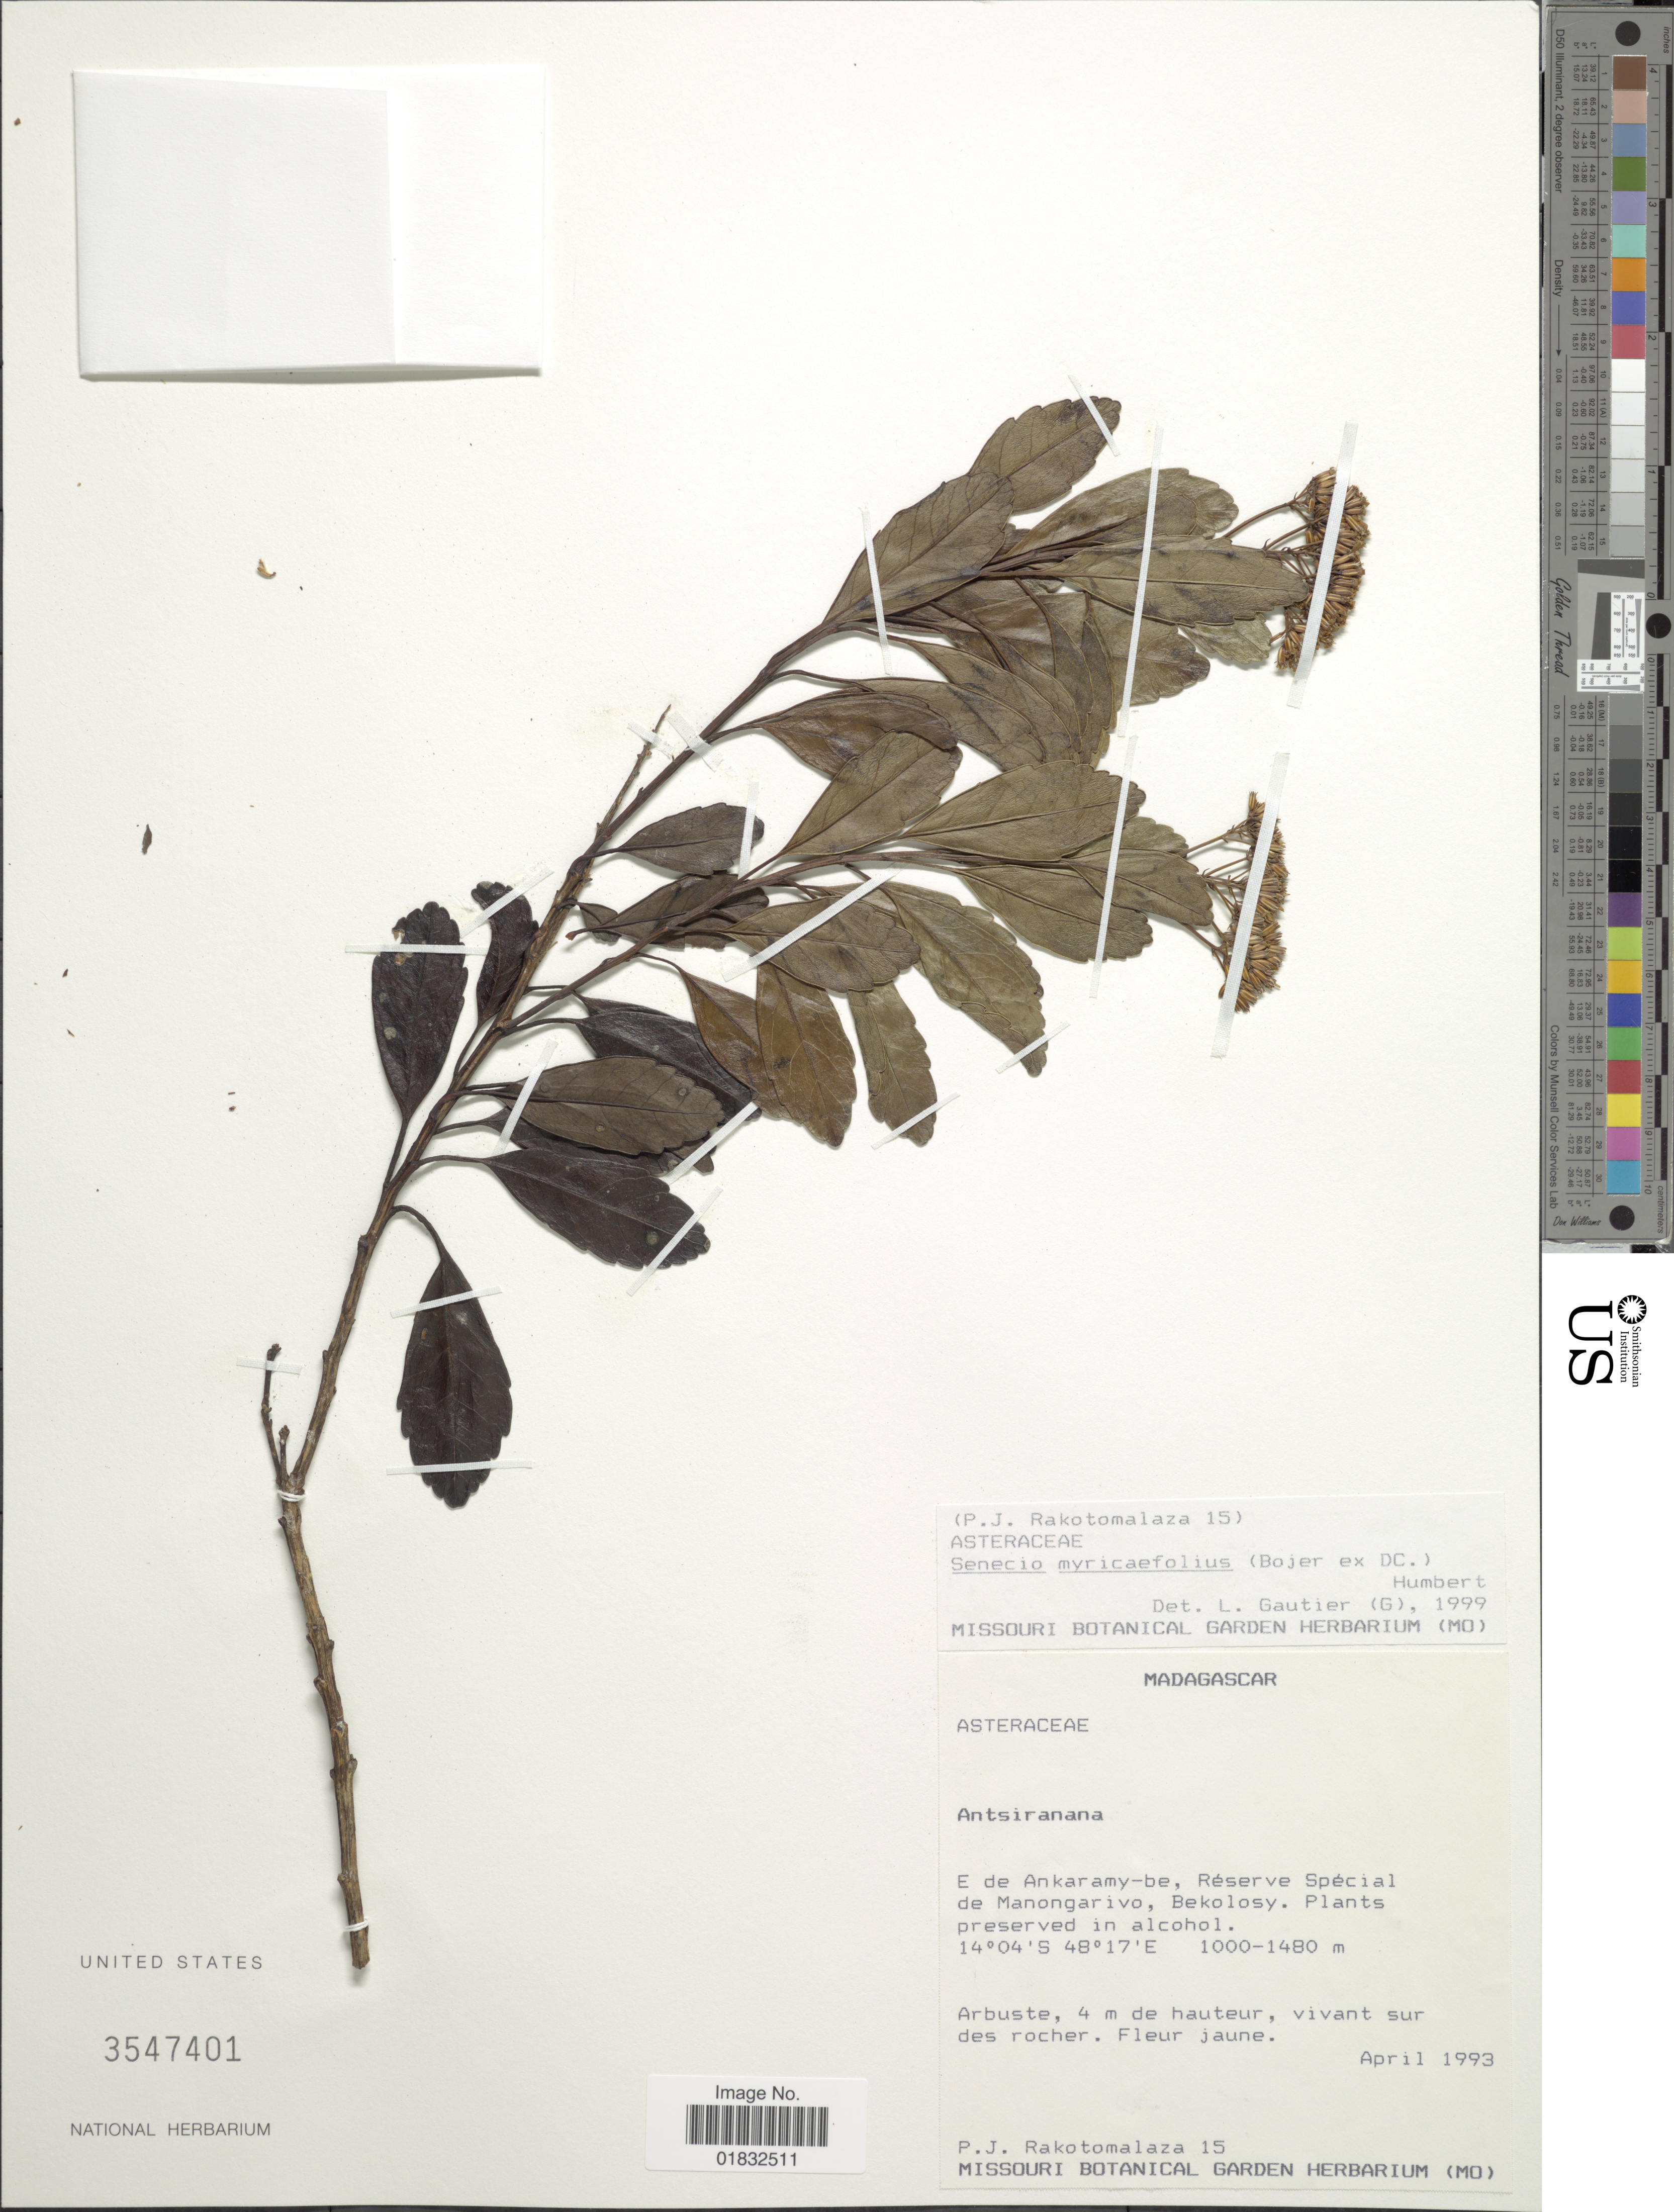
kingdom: Plantae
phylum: Tracheophyta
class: Magnoliopsida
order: Asterales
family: Asteraceae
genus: Hubertia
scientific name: Hubertia myricifolia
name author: (Bojer ex DC.) C. Jeffrey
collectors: P. J. Rakotomalaza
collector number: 15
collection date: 1993-04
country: Madagascar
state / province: Diana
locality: E de Ankaramy-be, Réserve Spécial de Manongarivo, Bekolosy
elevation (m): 1000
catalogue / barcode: US 3547401